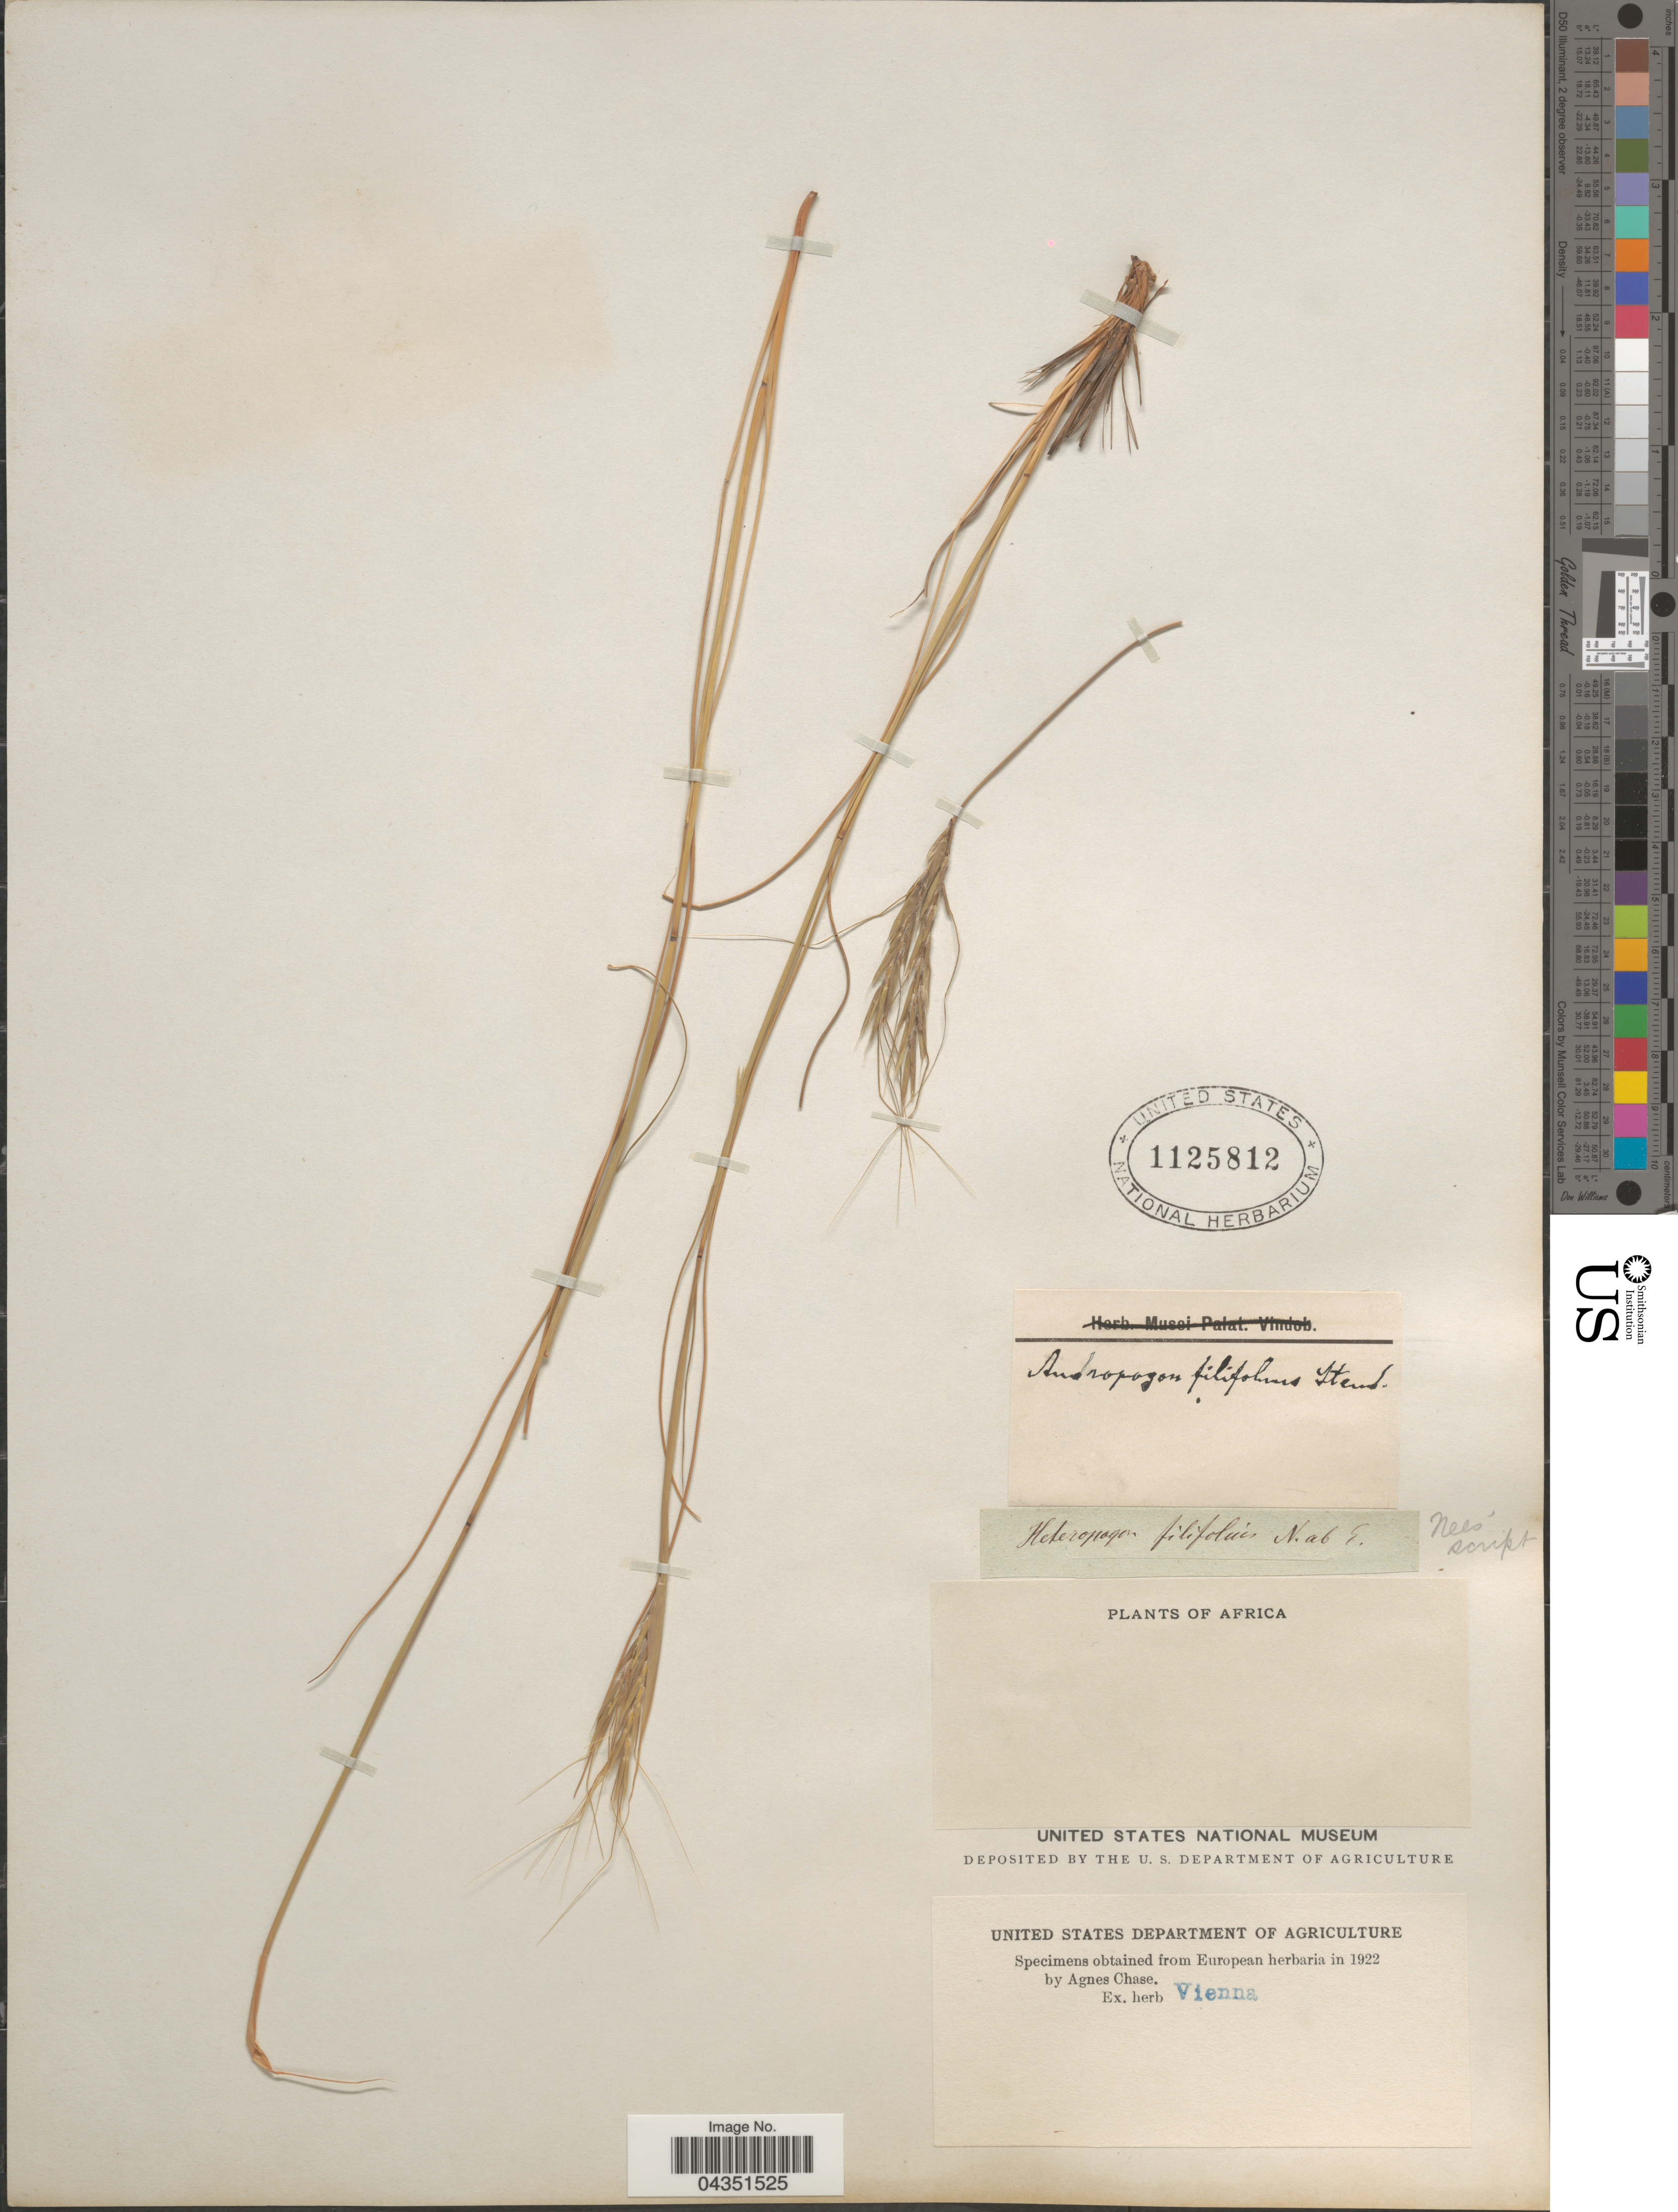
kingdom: Plantae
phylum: Tracheophyta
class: Liliopsida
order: Poales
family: Poaceae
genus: Diheteropogon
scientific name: Diheteropogon filifolius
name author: (Nees) Clayton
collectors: ex herb. Vienna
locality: Africa.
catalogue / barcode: US 1125812